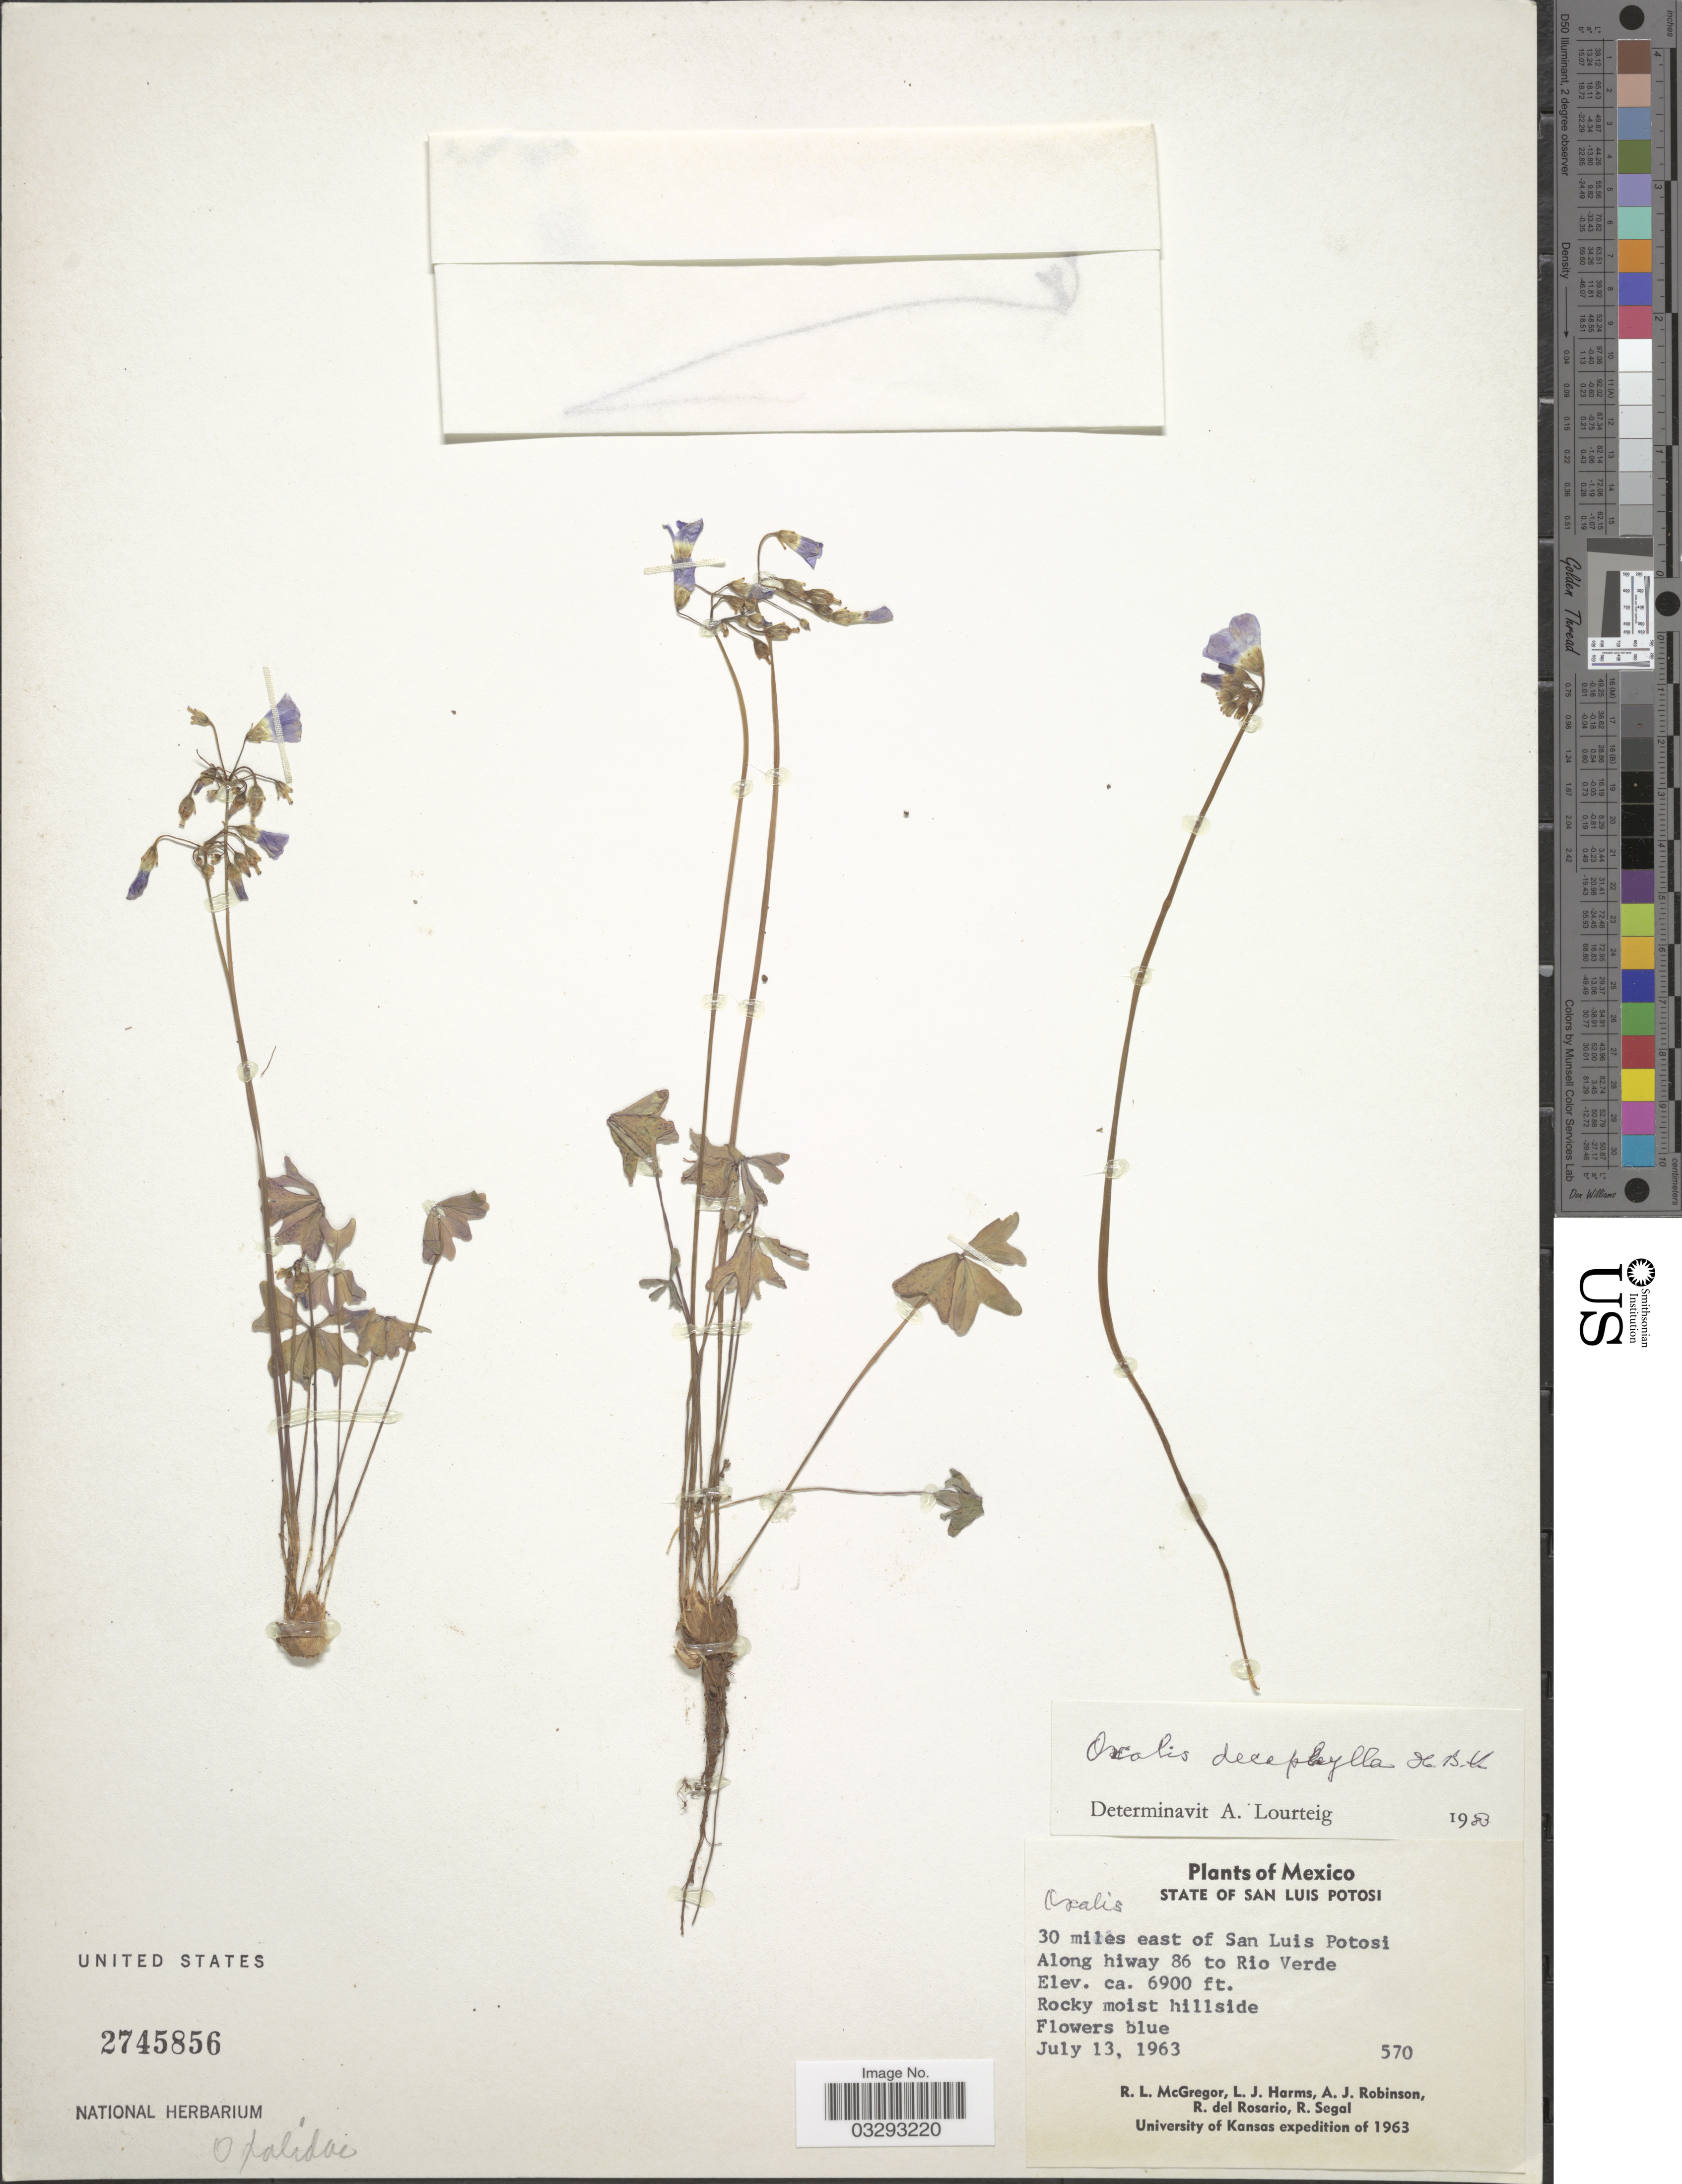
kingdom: Plantae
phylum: Tracheophyta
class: Magnoliopsida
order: Oxalidales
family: Oxalidaceae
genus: Oxalis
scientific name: Oxalis decaphylla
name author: Kunth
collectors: R. McGregor, L. Harms, A. J. Robinson, R. del Rosario & R. Segal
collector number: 570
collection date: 1963-07-13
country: Mexico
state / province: San Luis Potosí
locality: State of San Luis Potosi. 30 miles east of San Luis Potosi. Along hiway 86 to Rio Verde.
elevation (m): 2103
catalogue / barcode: US 2745856